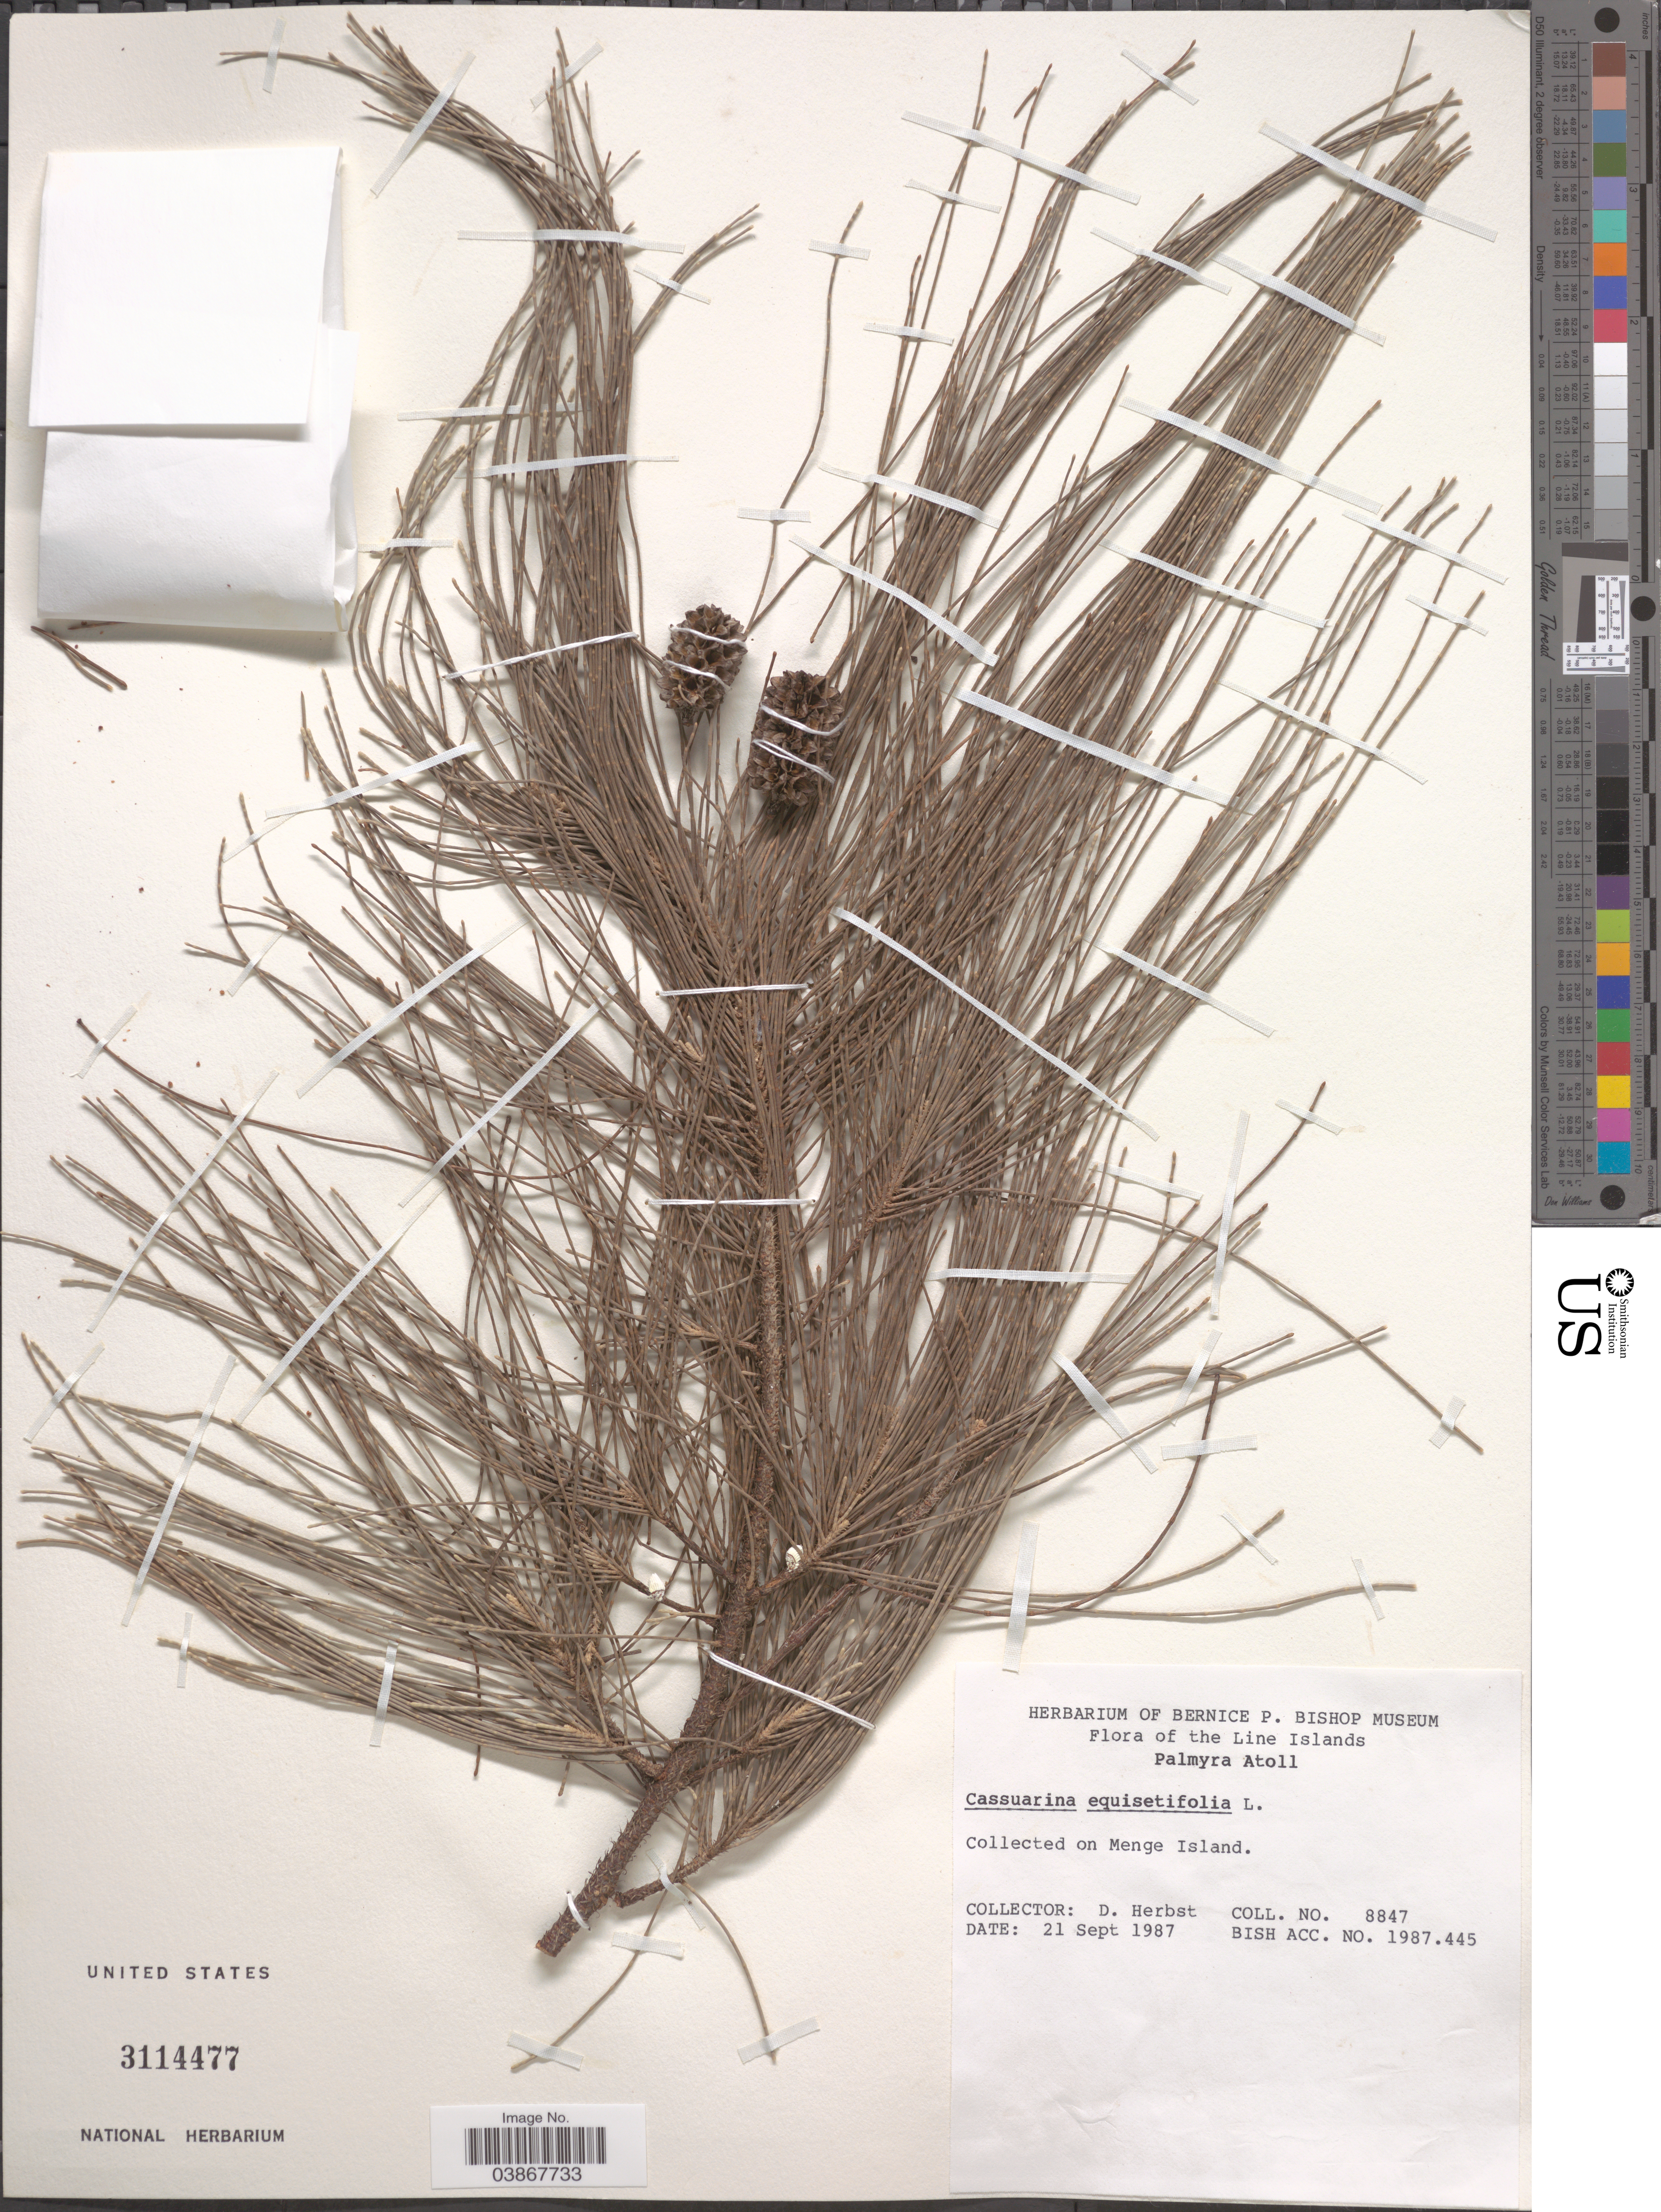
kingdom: Plantae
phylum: Tracheophyta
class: Magnoliopsida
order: Fagales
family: Casuarinaceae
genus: Casuarina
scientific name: Casuarina equisetifolia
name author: L.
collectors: D. Herbst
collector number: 8847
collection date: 1987-09-21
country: Kiribati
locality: Line Islands. Palmyra Atoll, on Menge Island.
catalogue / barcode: US 3114477